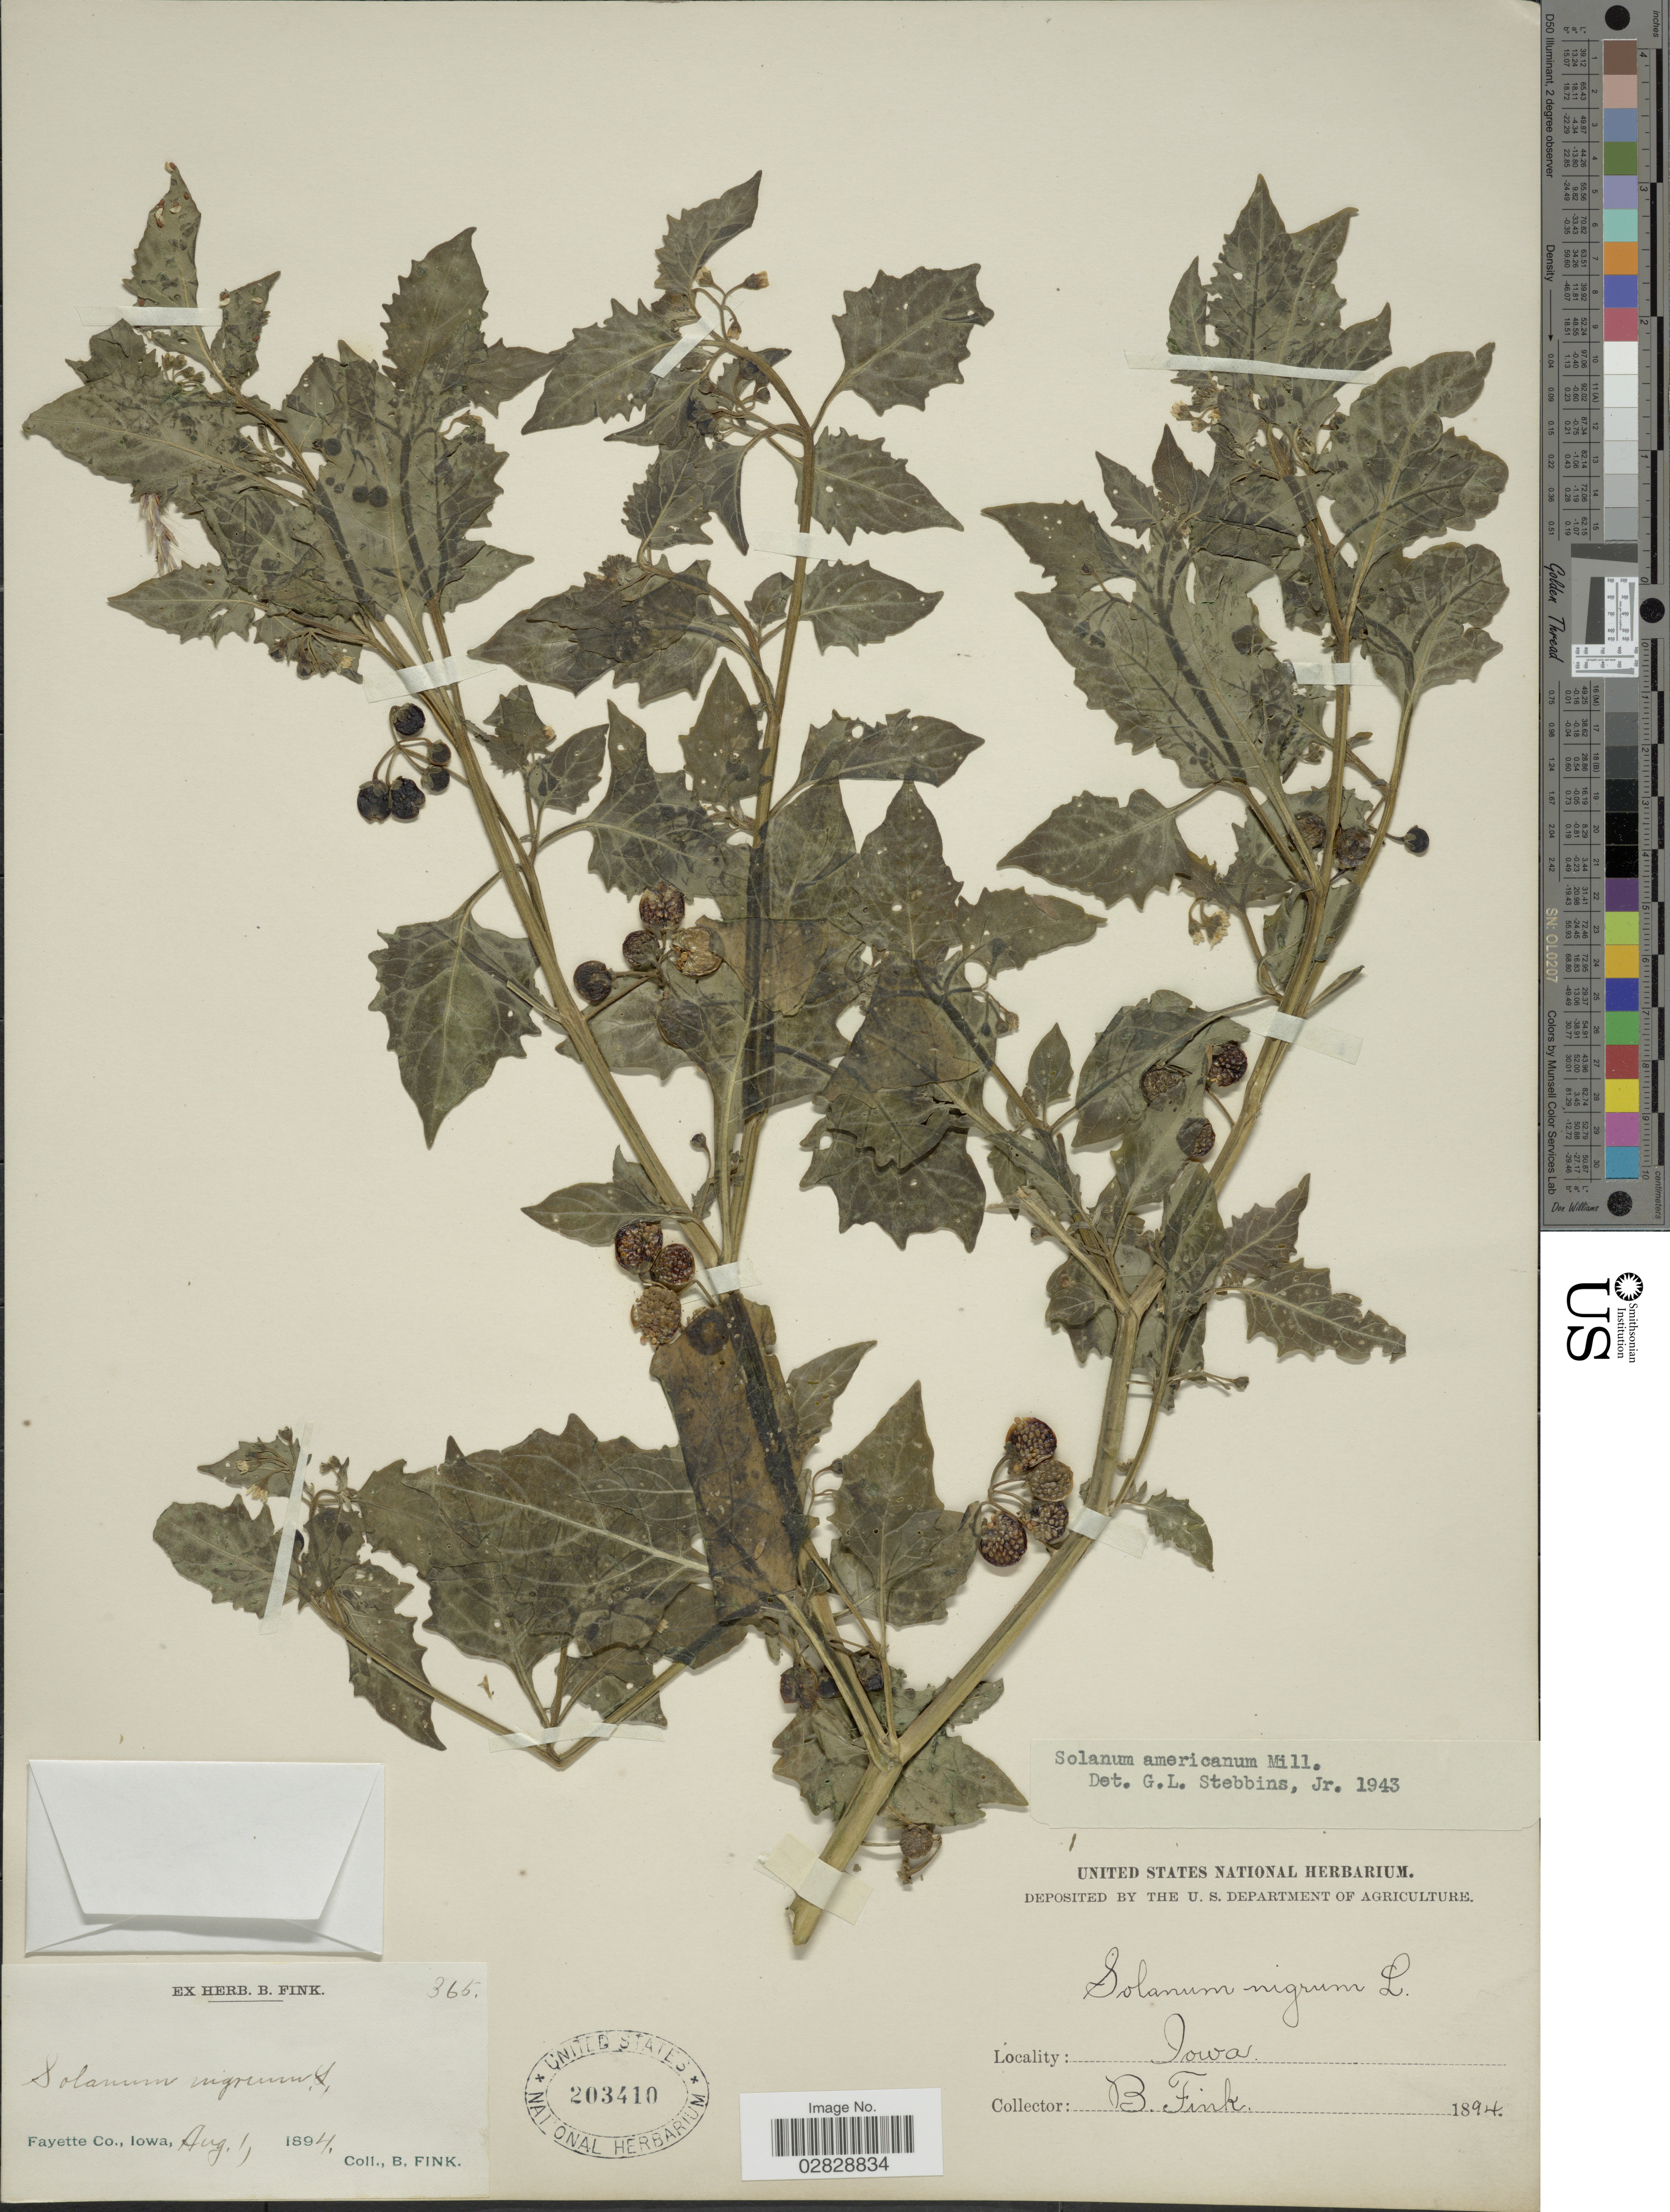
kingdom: Plantae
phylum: Tracheophyta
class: Magnoliopsida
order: Solanales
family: Solanaceae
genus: Solanum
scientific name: Solanum emulans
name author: Raf.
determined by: Knapp, S. D.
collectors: B. Fink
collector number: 365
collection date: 1894-08-01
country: United States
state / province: Iowa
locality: Fayette Co.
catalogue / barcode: US 203410